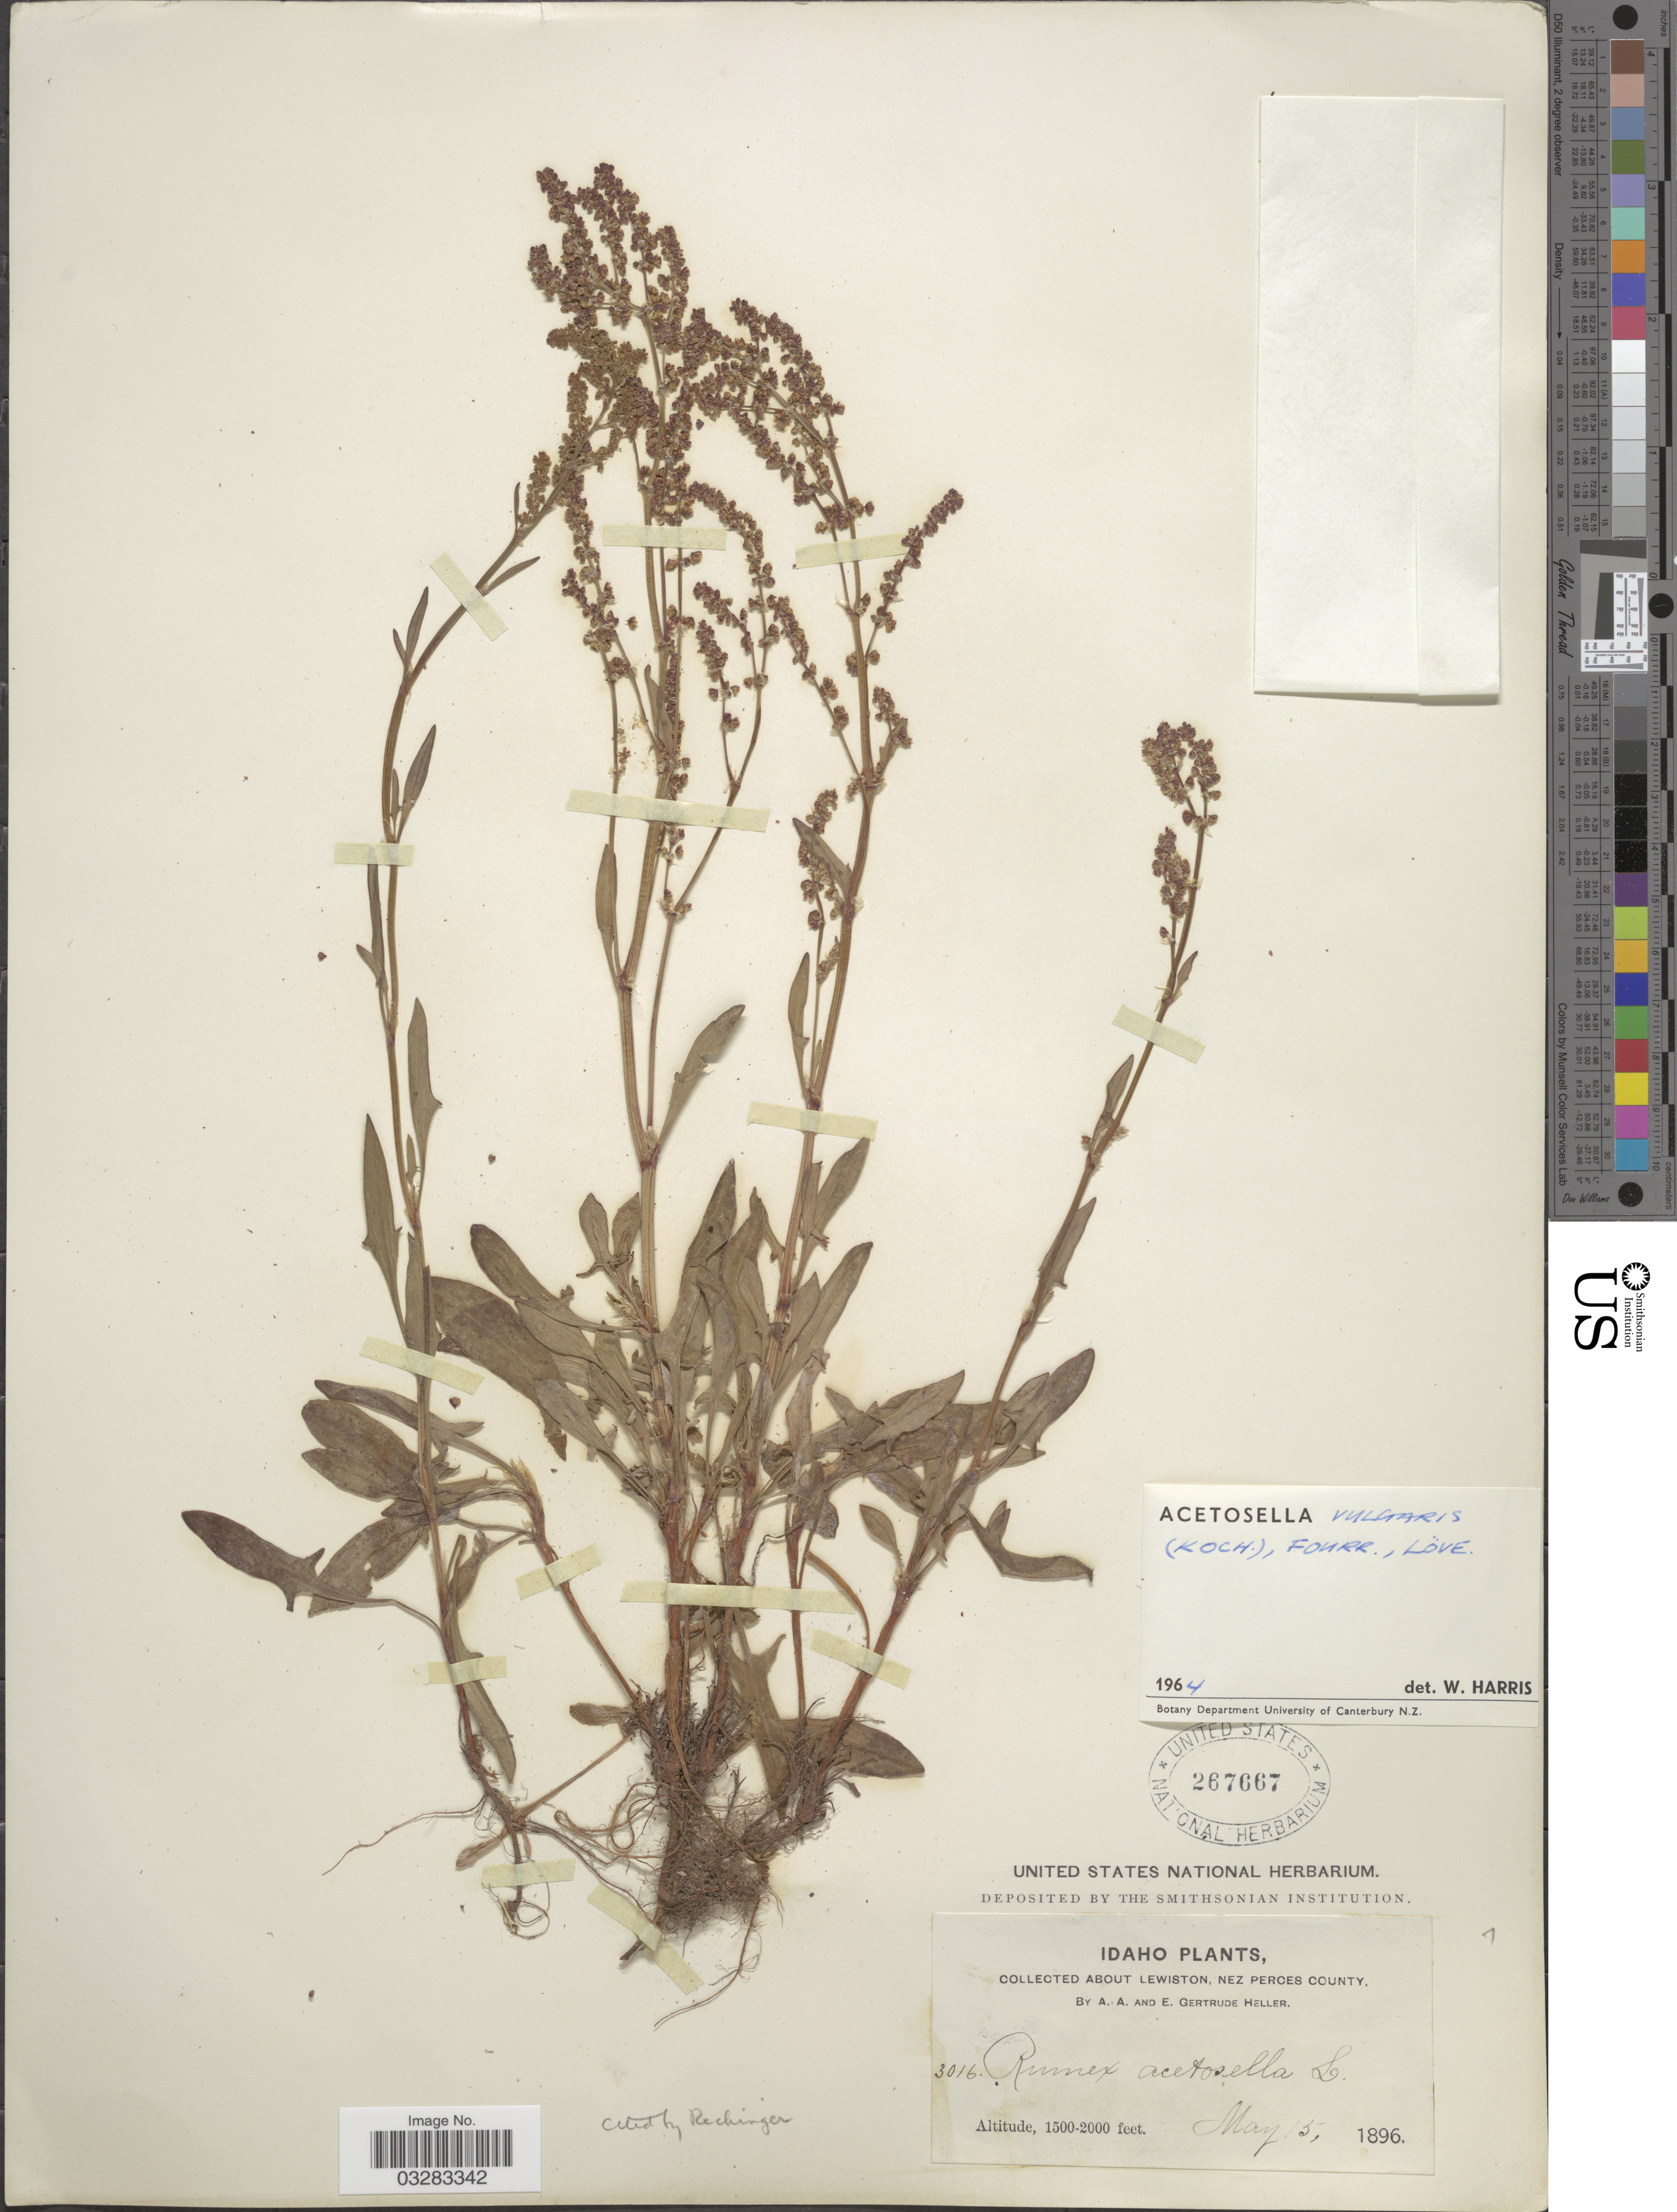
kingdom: Plantae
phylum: Tracheophyta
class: Magnoliopsida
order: Caryophyllales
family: Polygonaceae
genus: Rumex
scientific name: Rumex acetosella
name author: L.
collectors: A. A. Heller & E. G. Heller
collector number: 3016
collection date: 1896-05-15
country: United States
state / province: Idaho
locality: About Lewiston, Nez Perces County.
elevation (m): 457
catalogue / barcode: US 267667